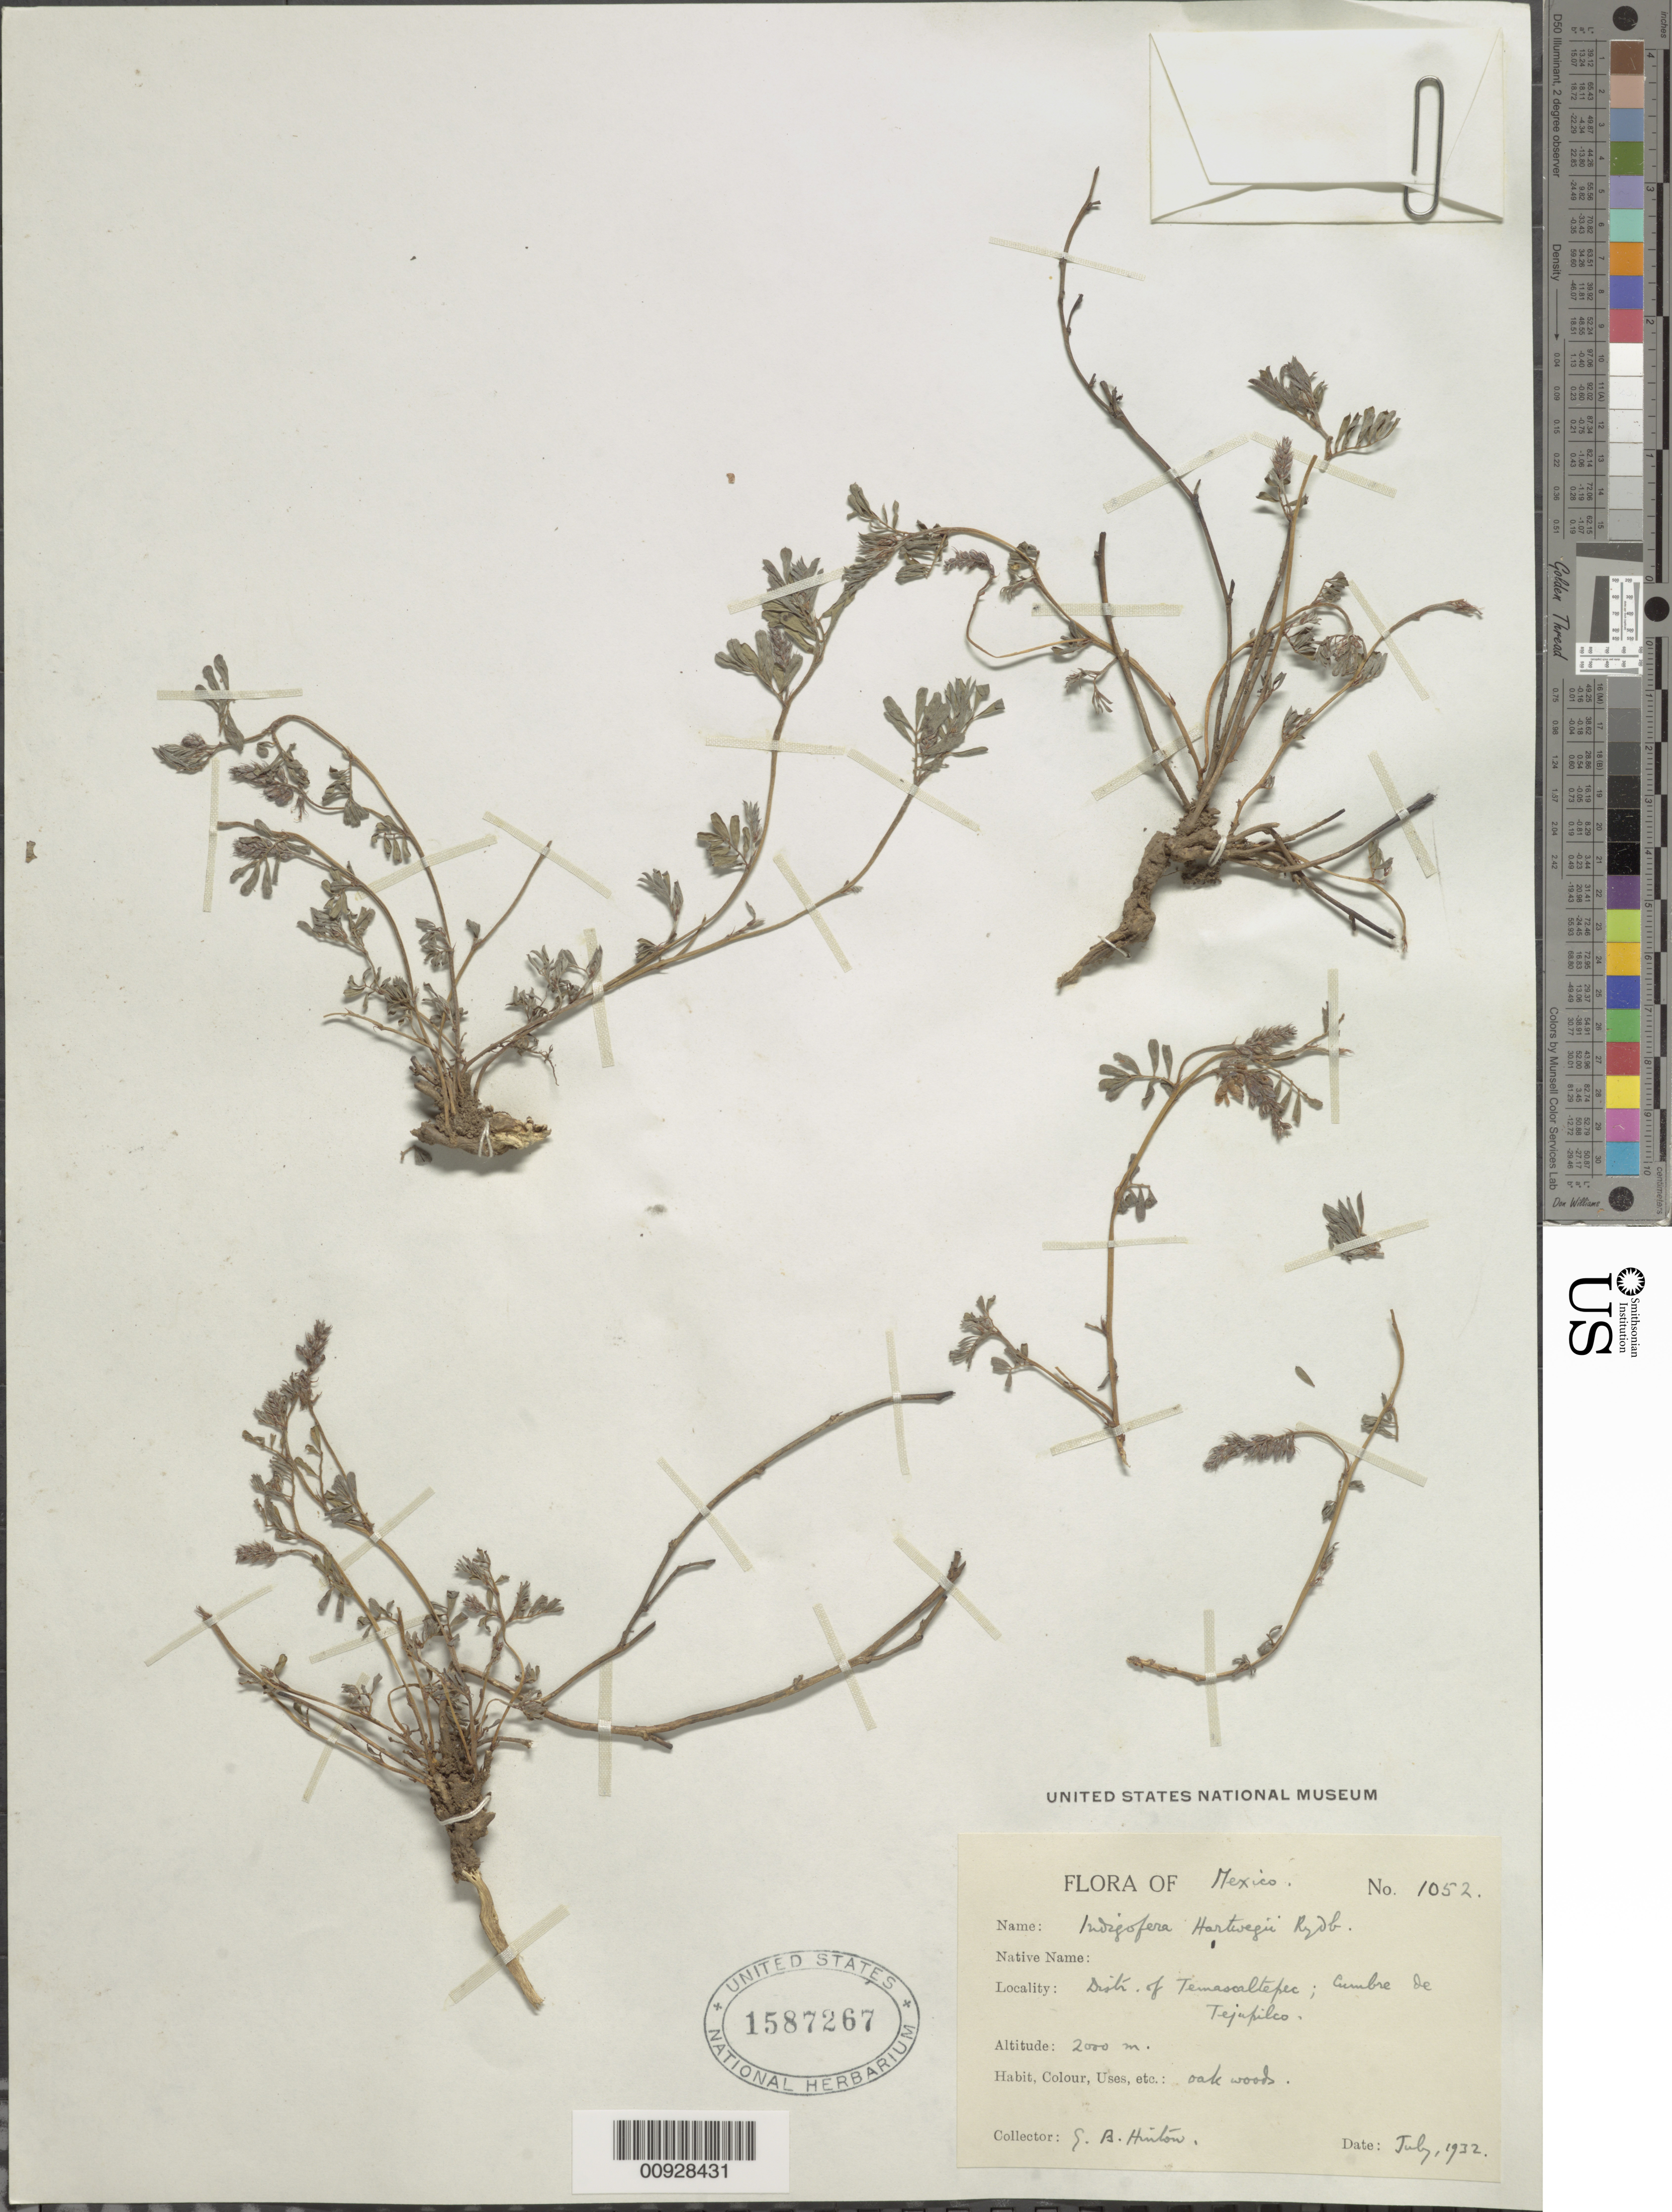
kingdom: Plantae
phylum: Tracheophyta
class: Magnoliopsida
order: Fabales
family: Fabaceae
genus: Indigofera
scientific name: Indigofera hartwegii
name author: Rydb.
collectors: G. B. Hinton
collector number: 1052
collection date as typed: Jul 1932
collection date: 1932-07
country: Mexico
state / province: México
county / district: Temascaltepec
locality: State of Mexico: Distr. of Temascaltepec; Cumbre de Tejupilco.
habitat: Oak woods.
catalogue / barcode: US 1587267